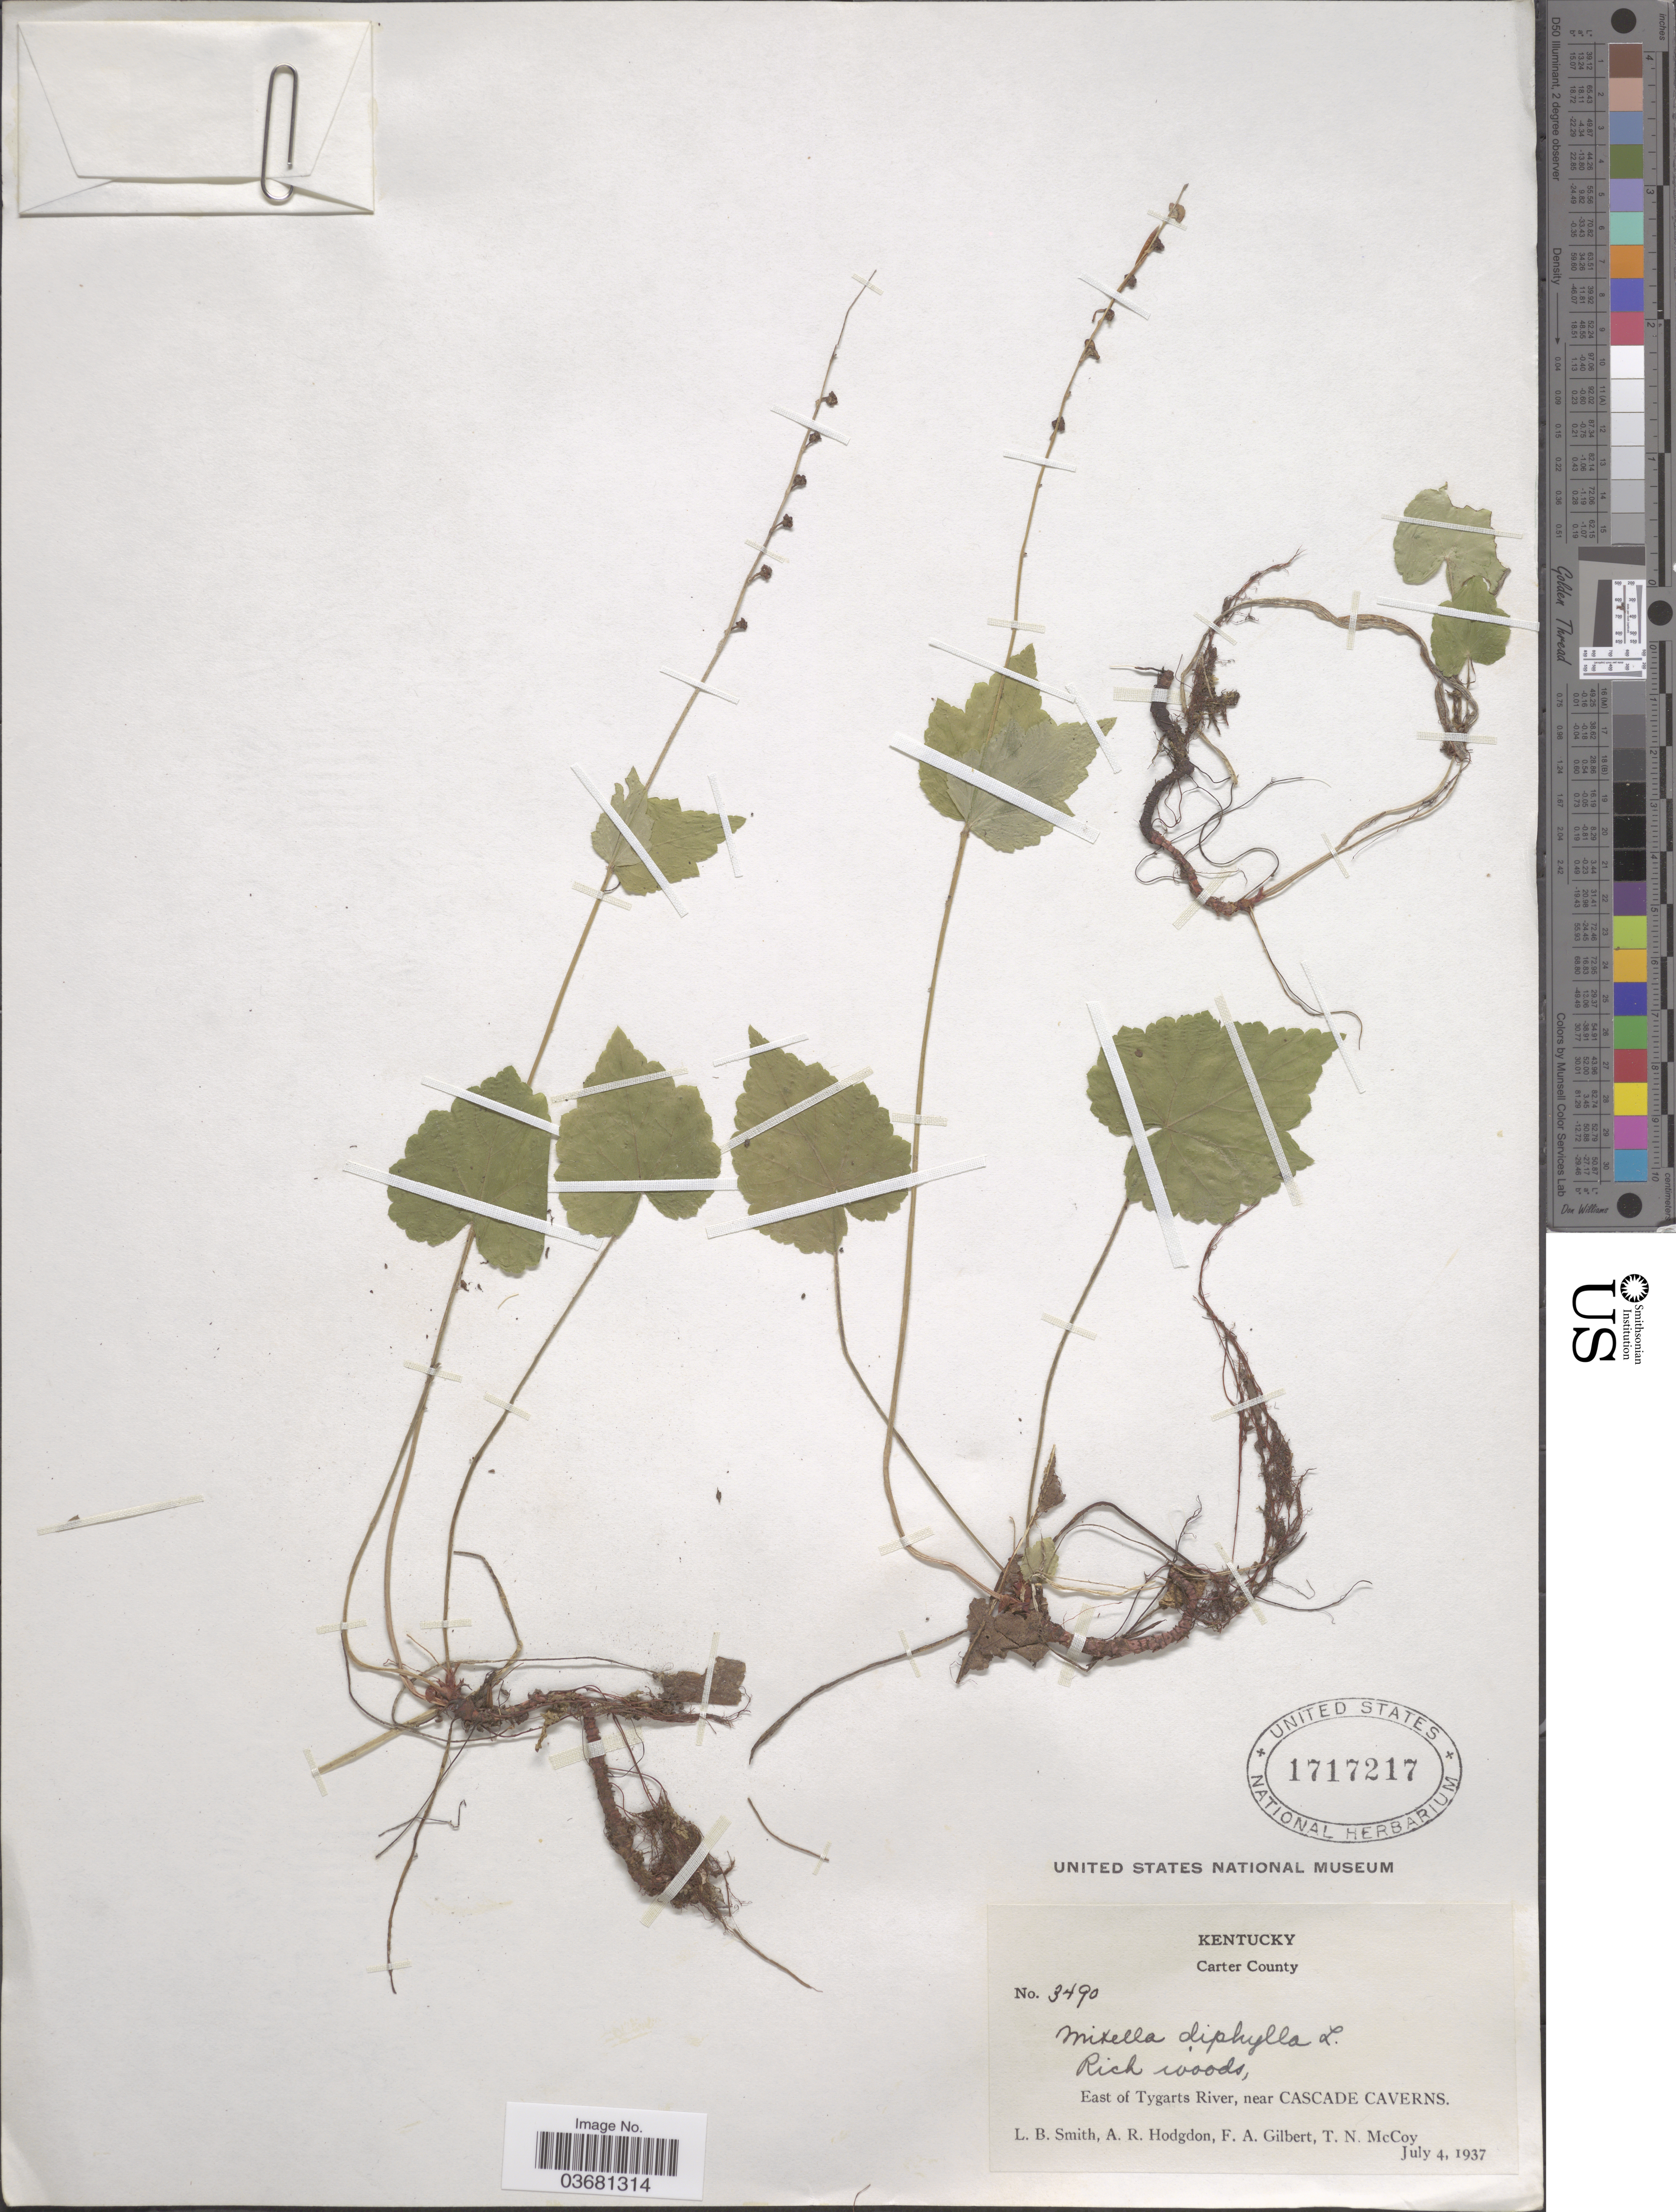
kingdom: Plantae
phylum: Tracheophyta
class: Magnoliopsida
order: Saxifragales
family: Saxifragaceae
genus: Mitella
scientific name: Mitella diphylla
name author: L.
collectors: L. Smith, A. R. Hodgdon, F. A. Gilbert & T. N. McCoy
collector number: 3490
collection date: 1937-07-04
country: United States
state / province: Kentucky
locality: Carter County. East of Tygarts River, near Cascade Caverns.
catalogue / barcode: US 1717217